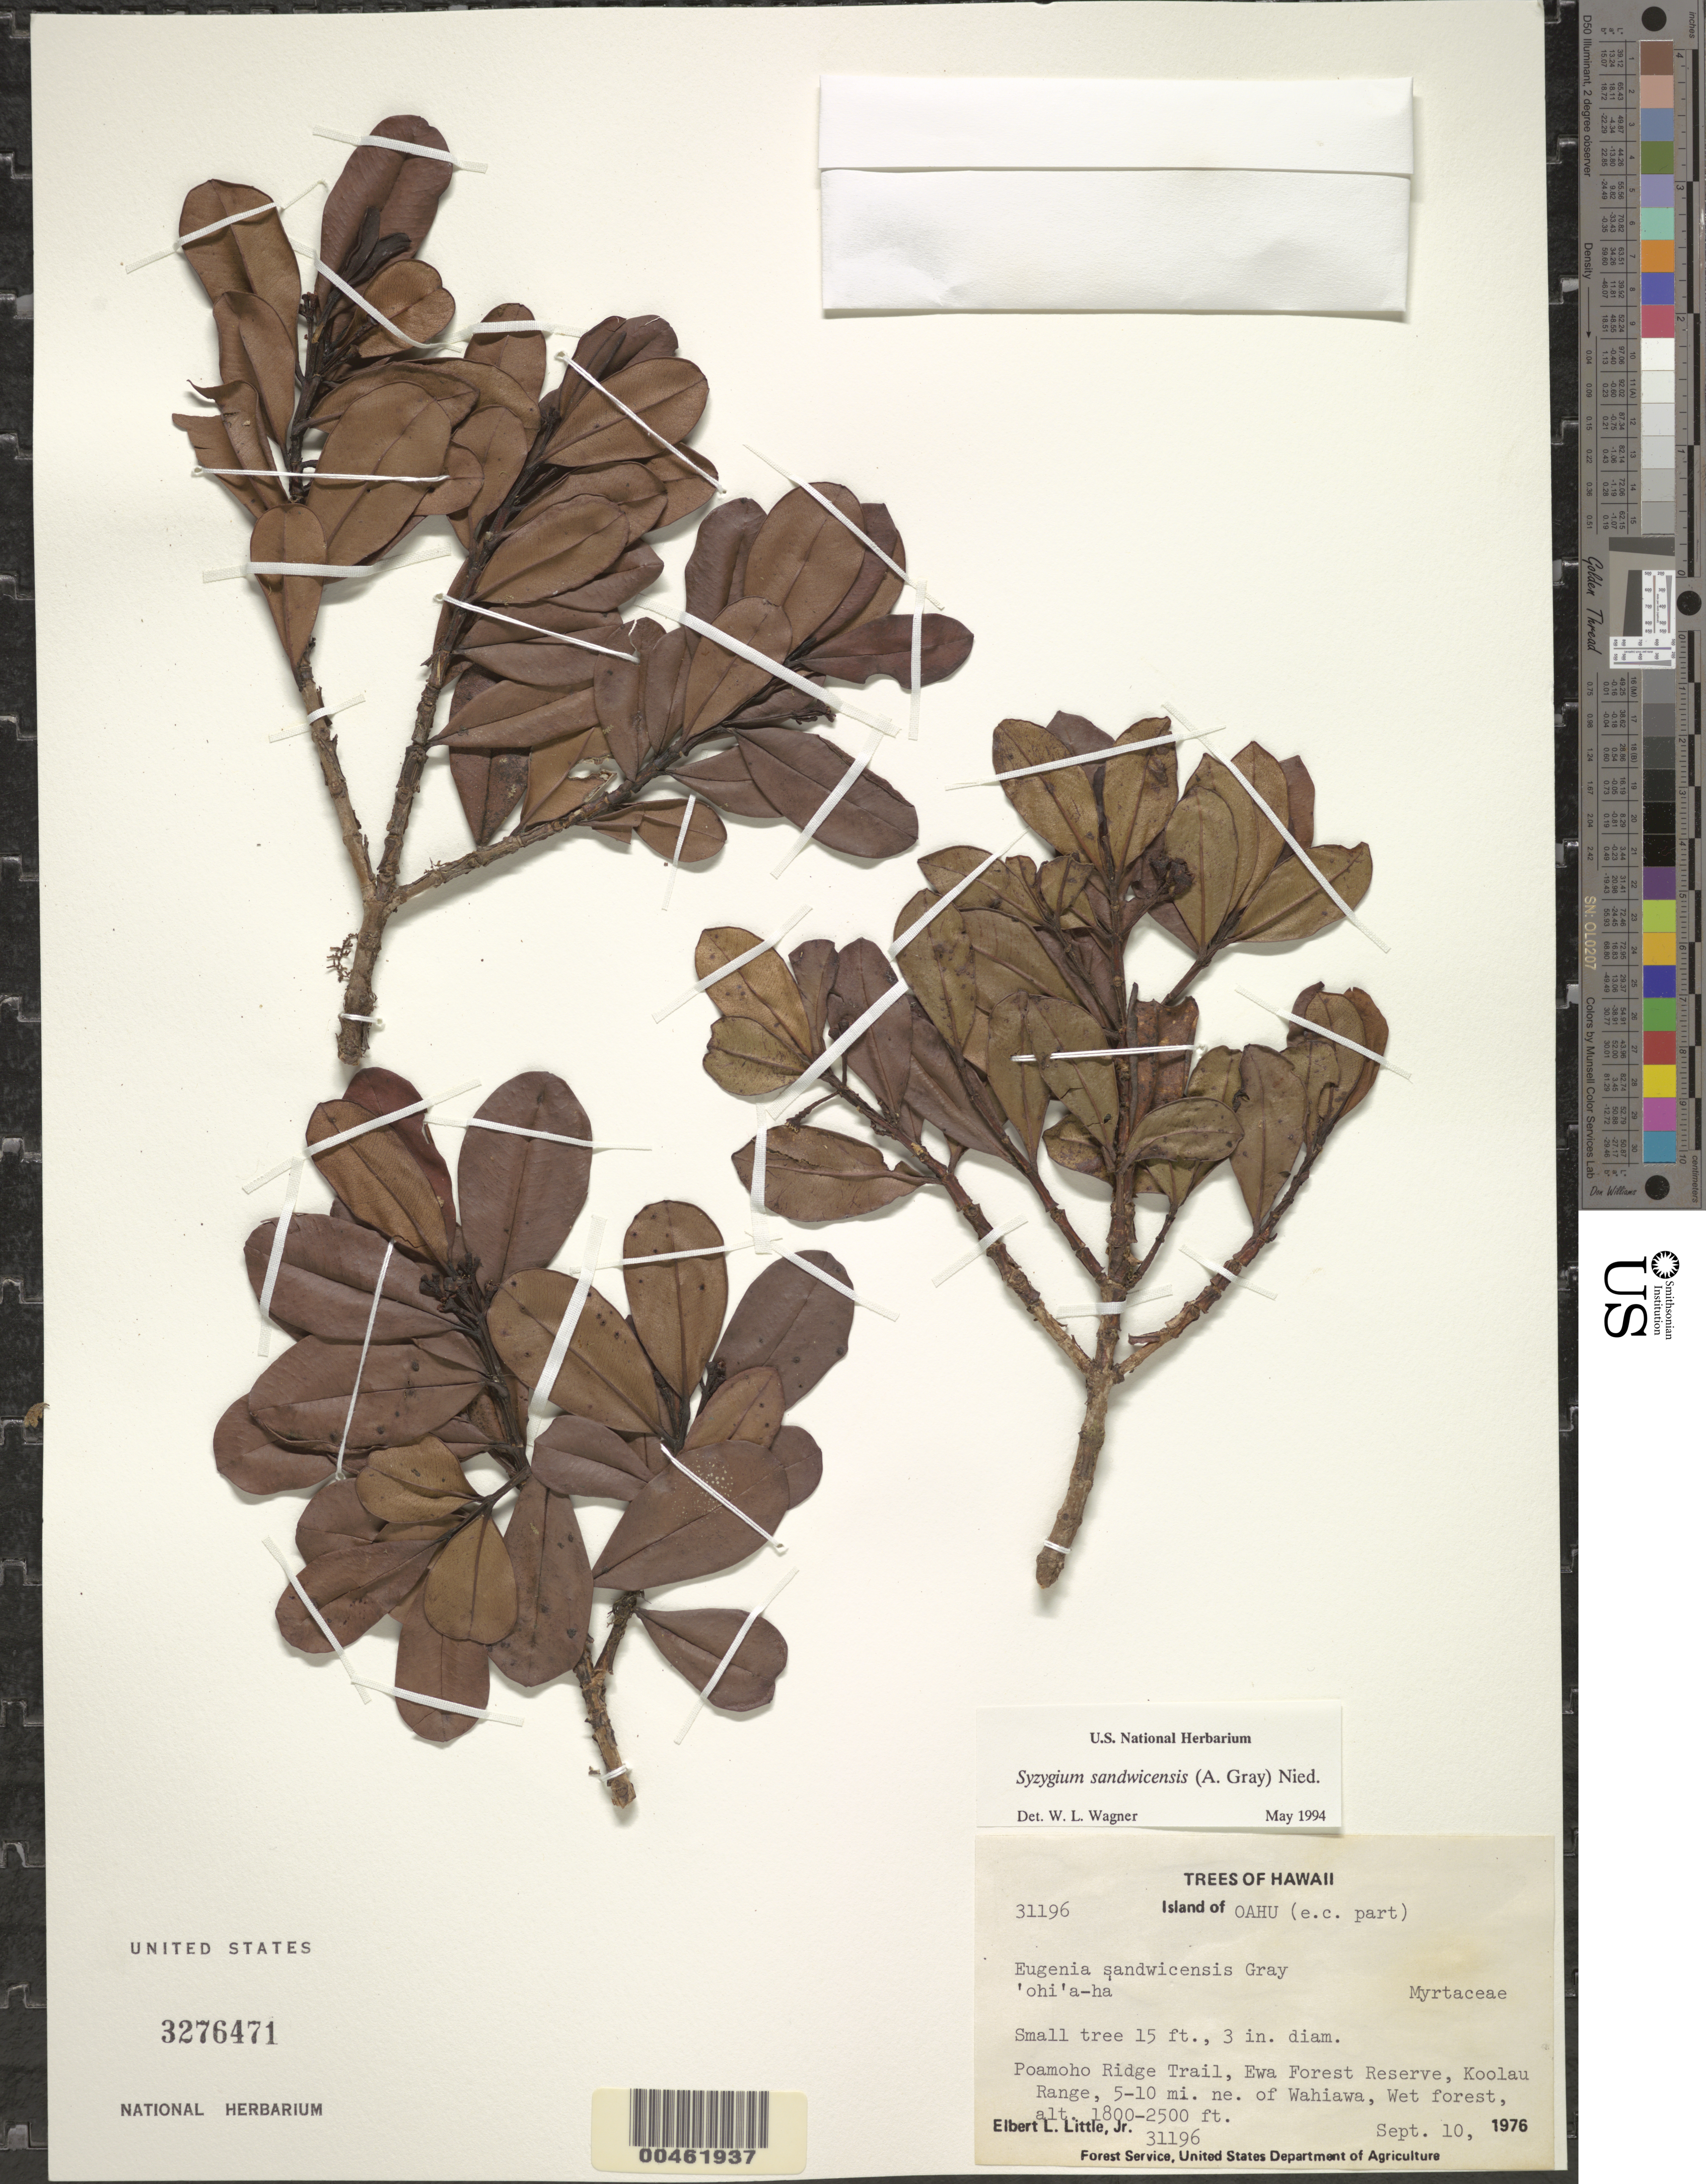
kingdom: Plantae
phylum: Tracheophyta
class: Magnoliopsida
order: Myrtales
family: Myrtaceae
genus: Syzygium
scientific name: Syzygium sandwicense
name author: (A. Gray) Müll. Stuttg.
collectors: E. L. Little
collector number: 31196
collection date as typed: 10 Sep 1976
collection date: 1976-09-10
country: United States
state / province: Hawaii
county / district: Honolulu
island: Oahu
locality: Poamoho Ridge Trail, Ewa Forest Reserve, Koolau Range, 5-10 mi NE of Wahiawa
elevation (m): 549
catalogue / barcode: US 3276471